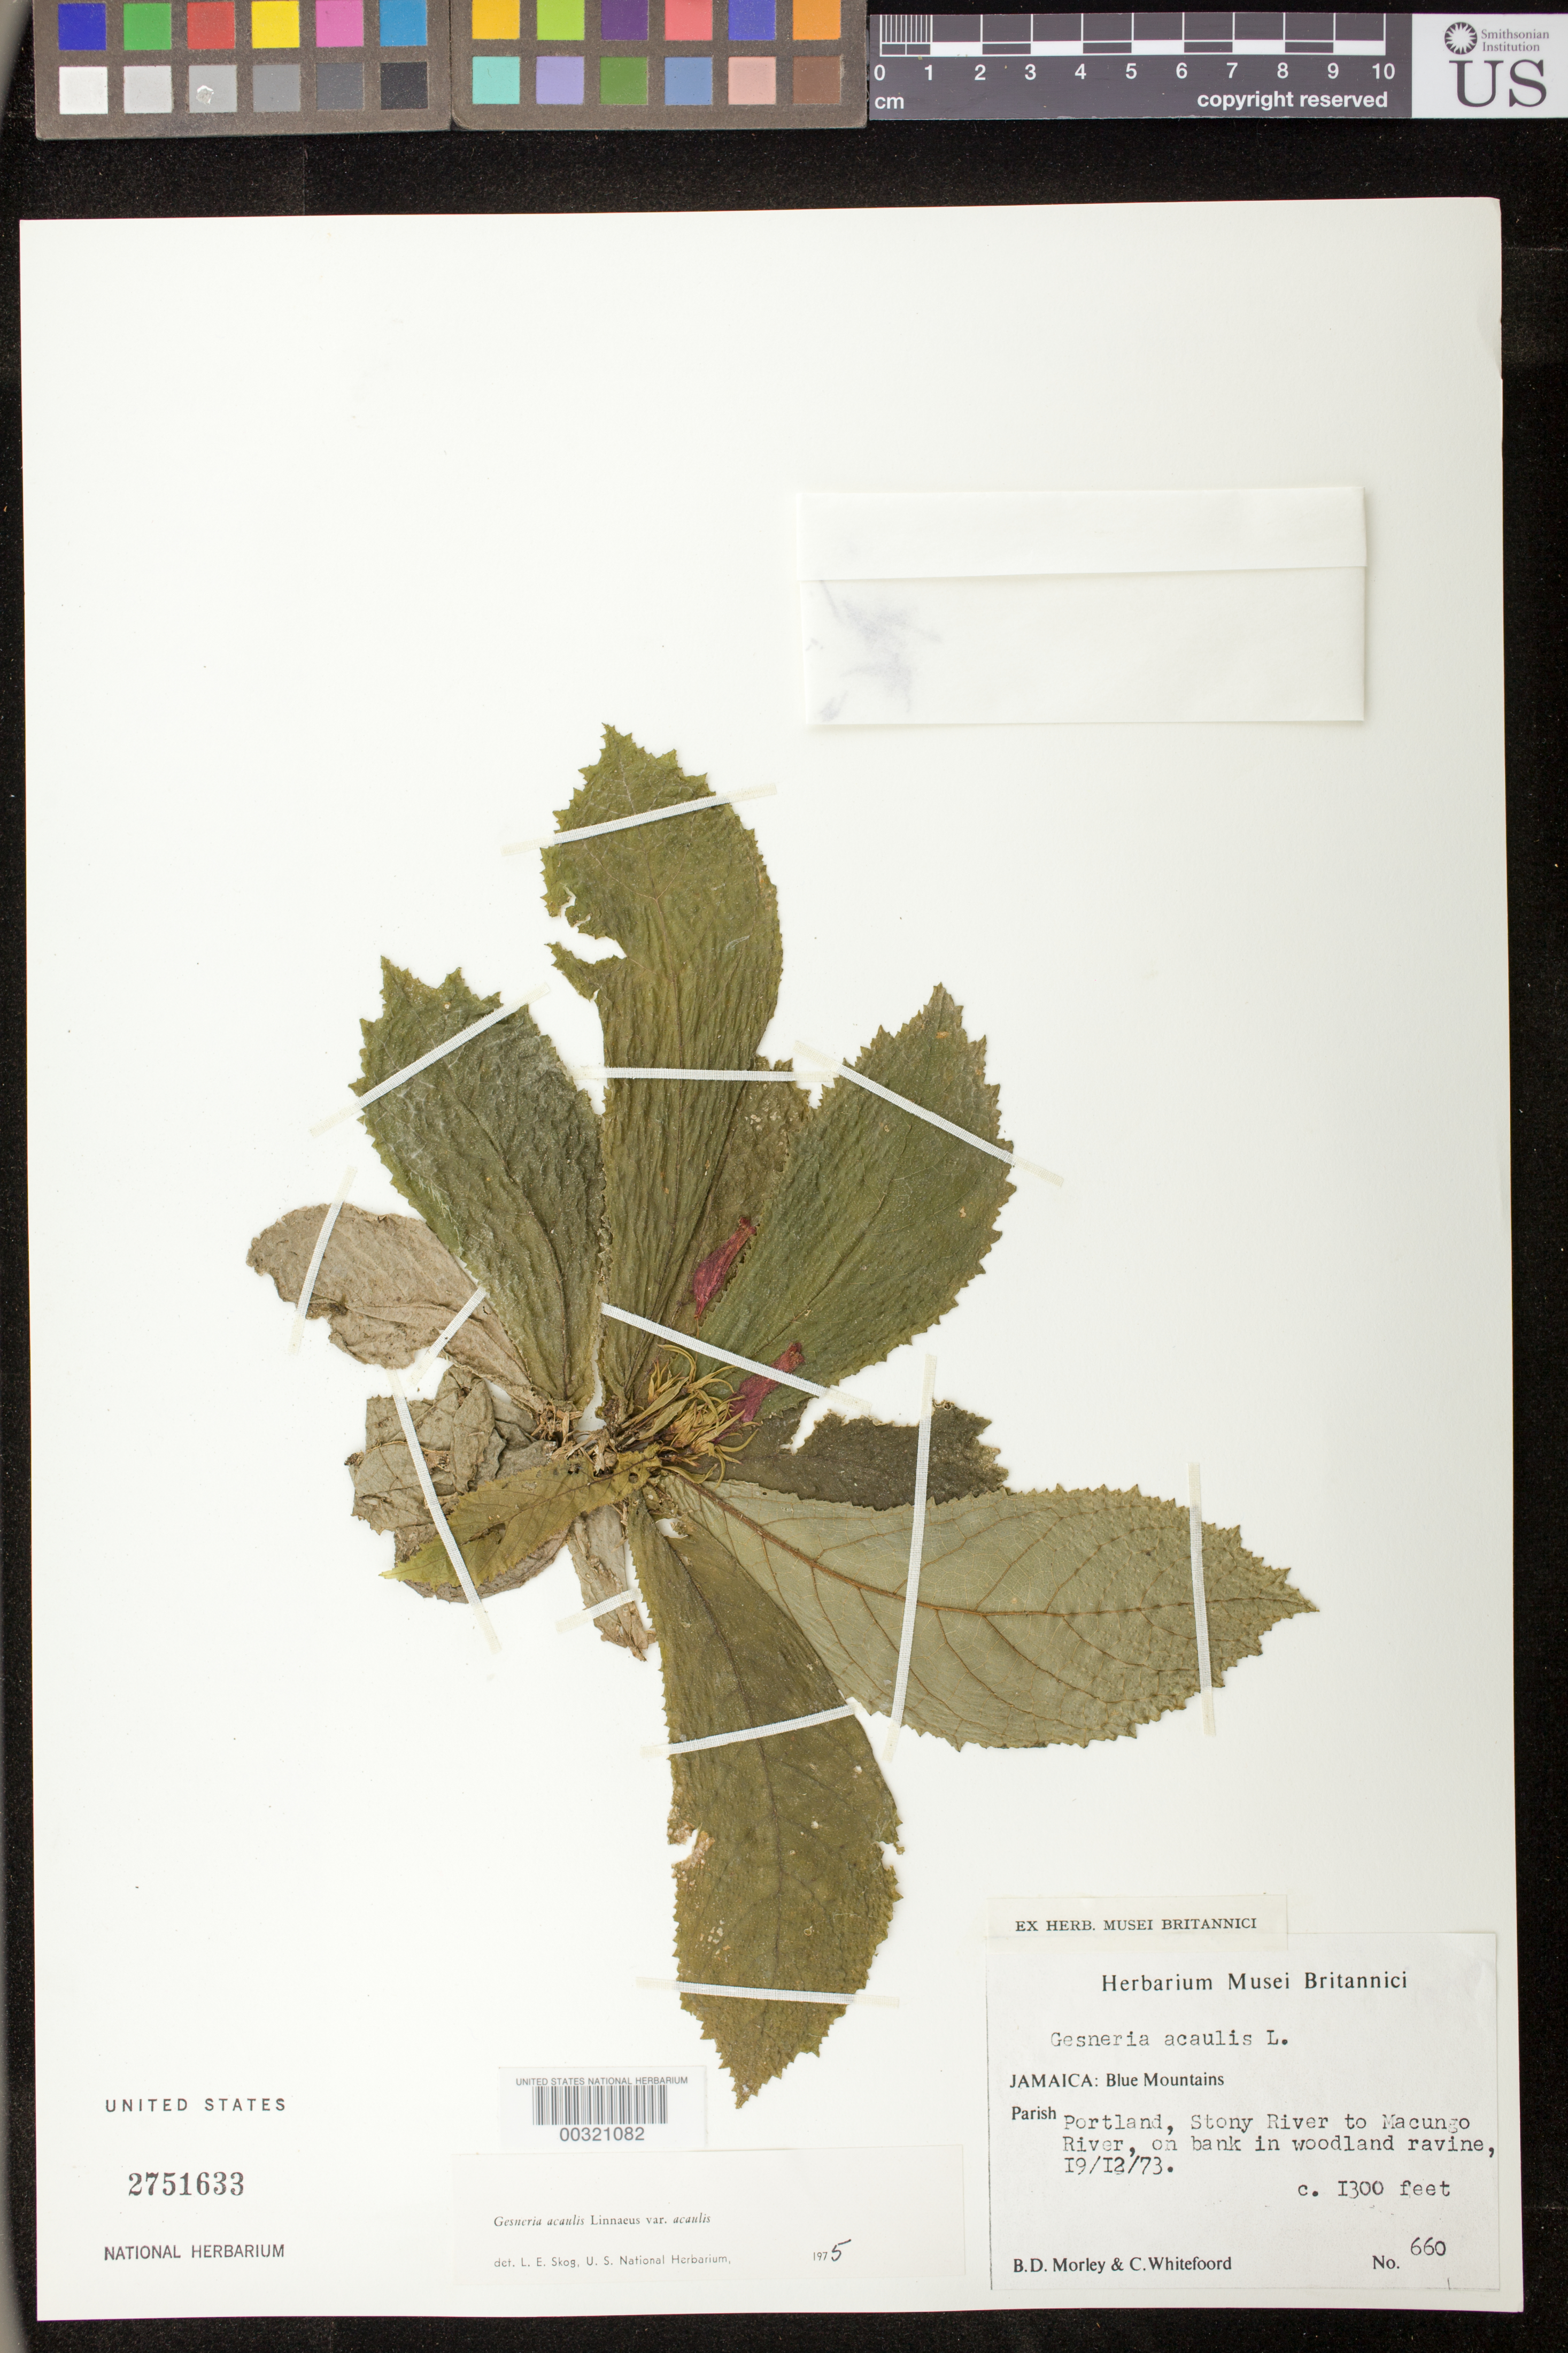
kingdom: Plantae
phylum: Tracheophyta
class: Magnoliopsida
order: Lamiales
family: Gesneriaceae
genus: Gesneria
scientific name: Gesneria acaulis var. acaulis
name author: L.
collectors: B. D. Morley & C. Whitefoord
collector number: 660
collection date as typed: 19 Dec 1973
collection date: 1973-12-19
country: Jamaica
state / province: Portland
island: Jamaica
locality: Blue Mountains, Stony River to Macungo River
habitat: On bank in woodland ravine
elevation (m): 396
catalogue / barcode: US 2751633